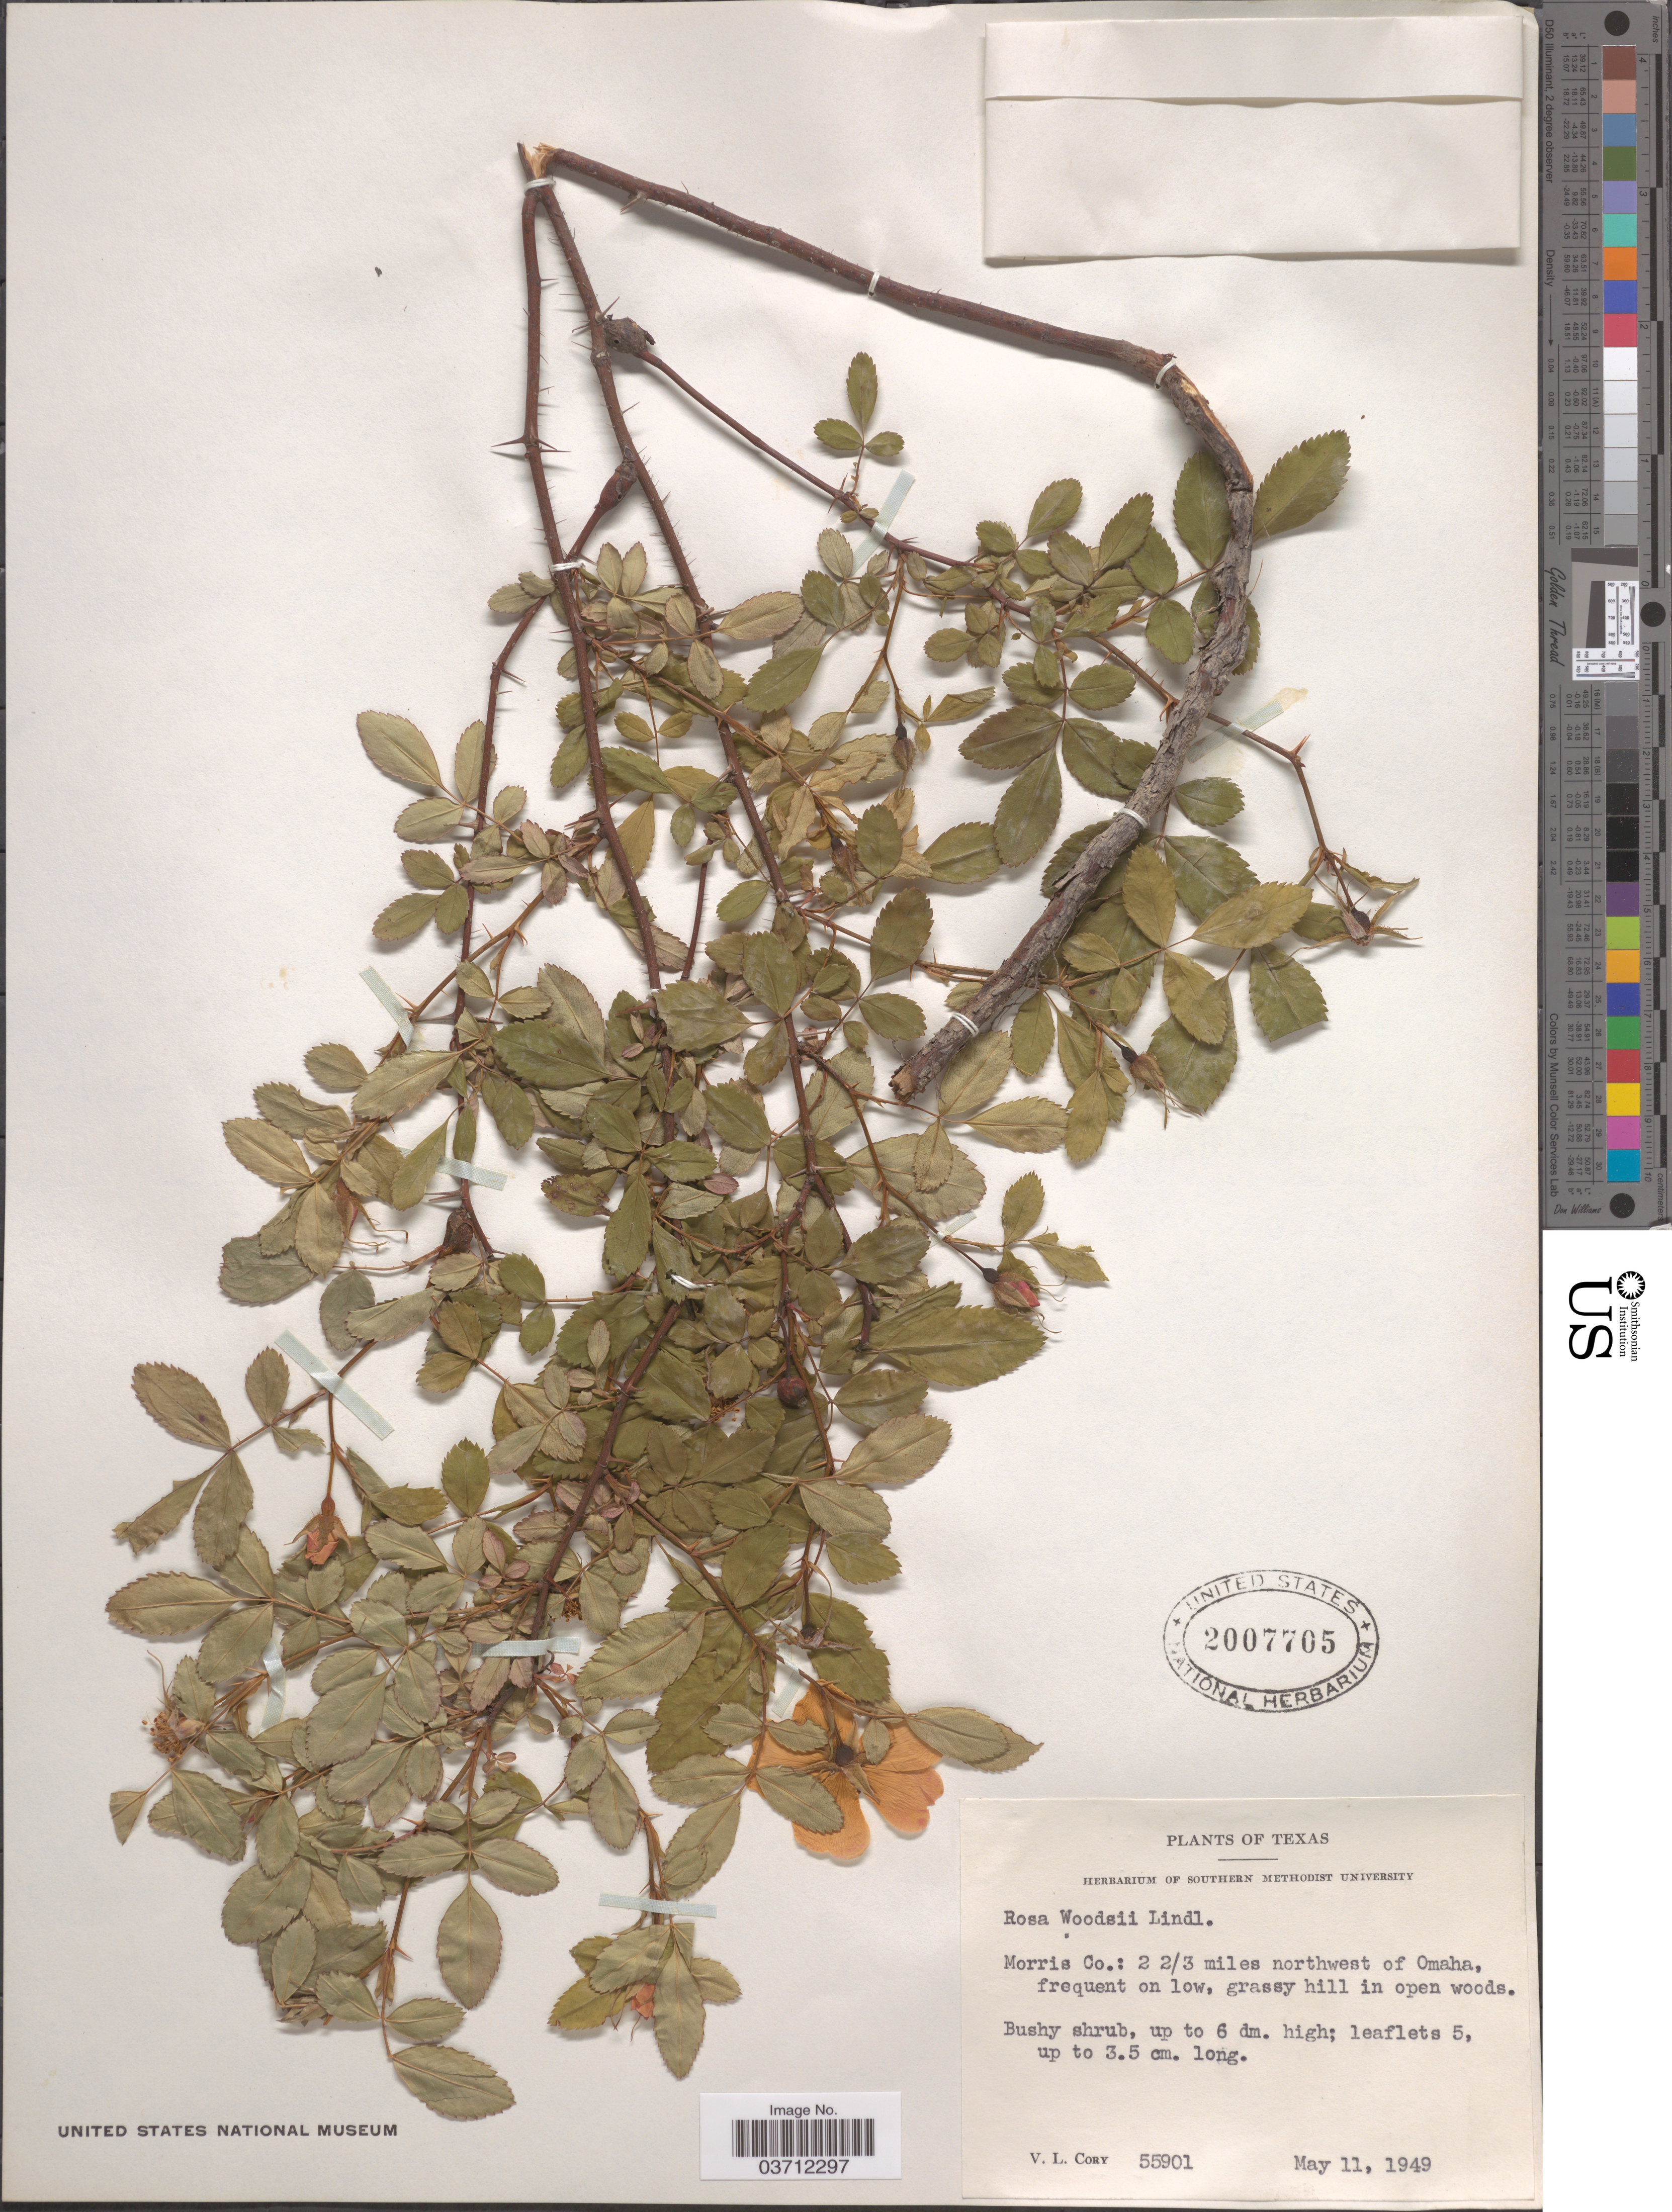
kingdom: Plantae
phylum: Tracheophyta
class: Magnoliopsida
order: Rosales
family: Rosaceae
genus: Rosa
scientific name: Rosa woodsii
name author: Lindl.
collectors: V. Cory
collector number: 55901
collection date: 1949-05-11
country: United States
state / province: Texas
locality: Morris Co.: 2 ⅔ miles northwest of Omaha.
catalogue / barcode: US 2007705